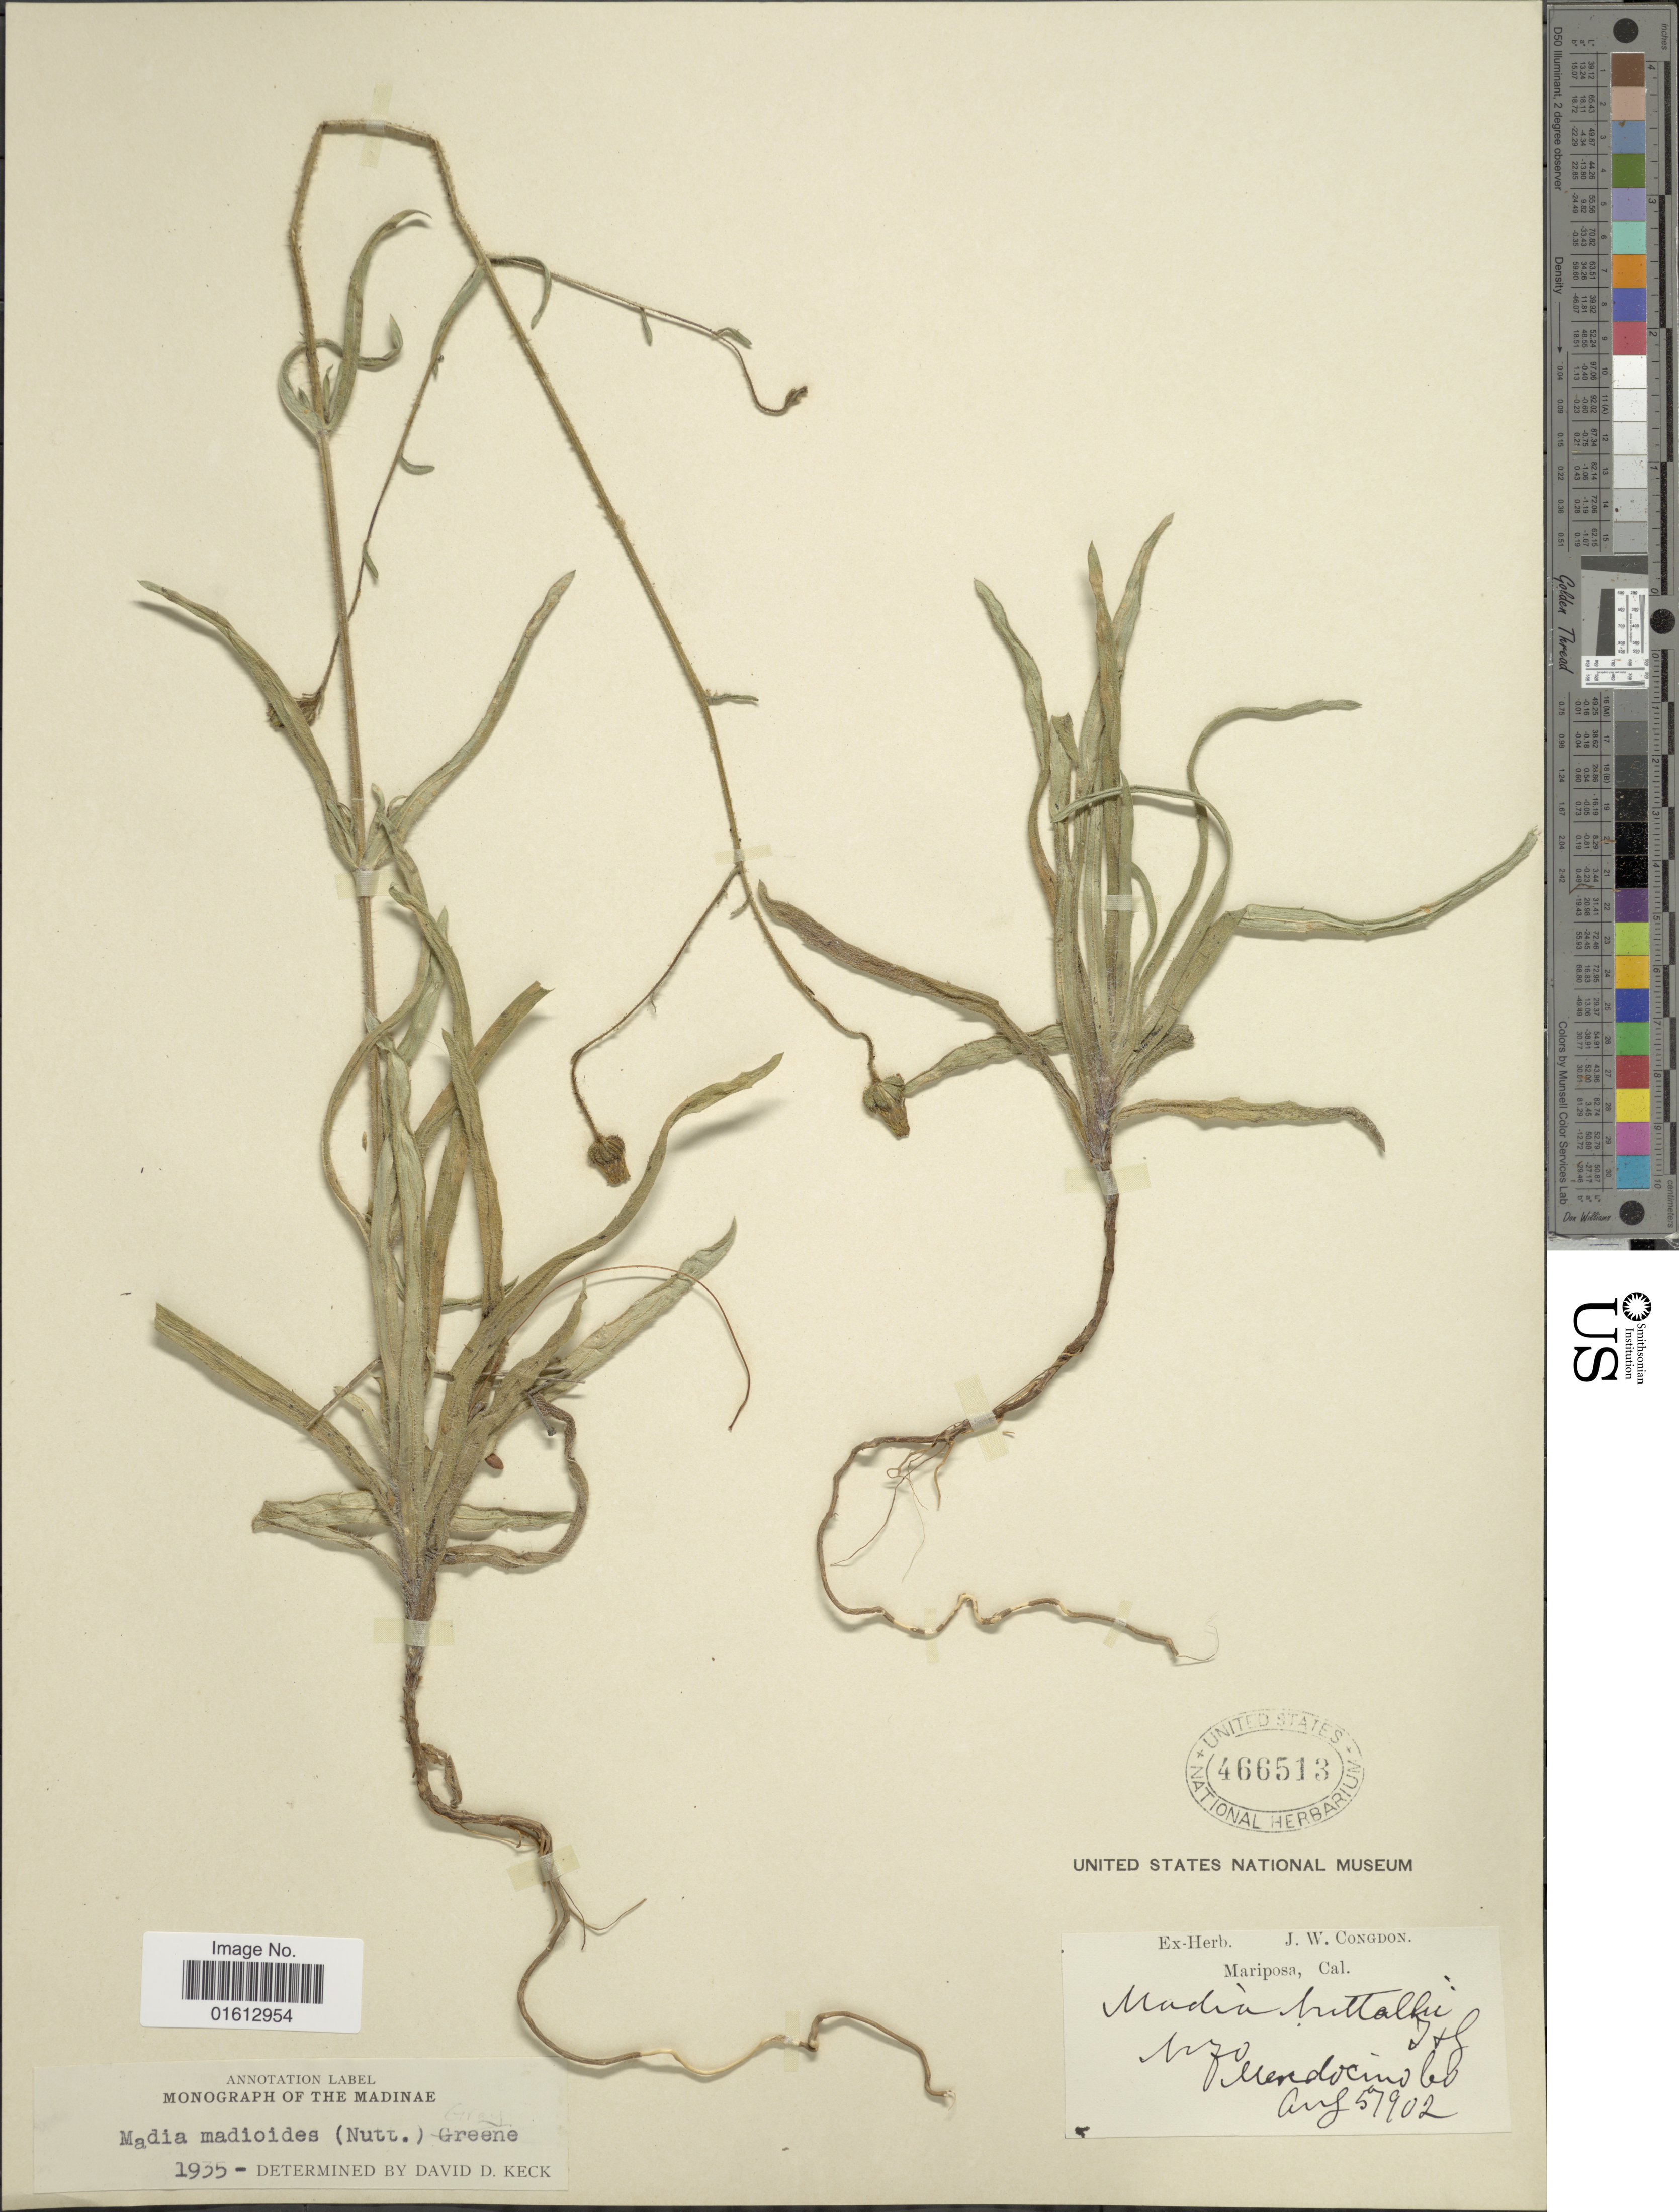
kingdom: Plantae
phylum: Tracheophyta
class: Magnoliopsida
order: Asterales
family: Asteraceae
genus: Madia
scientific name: Madia madioides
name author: (Nutt.) Greene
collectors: J. W. Congdon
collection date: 1902-08-05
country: United States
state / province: California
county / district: Mariposa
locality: Mariposa. Mendocina Co.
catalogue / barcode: US 466513